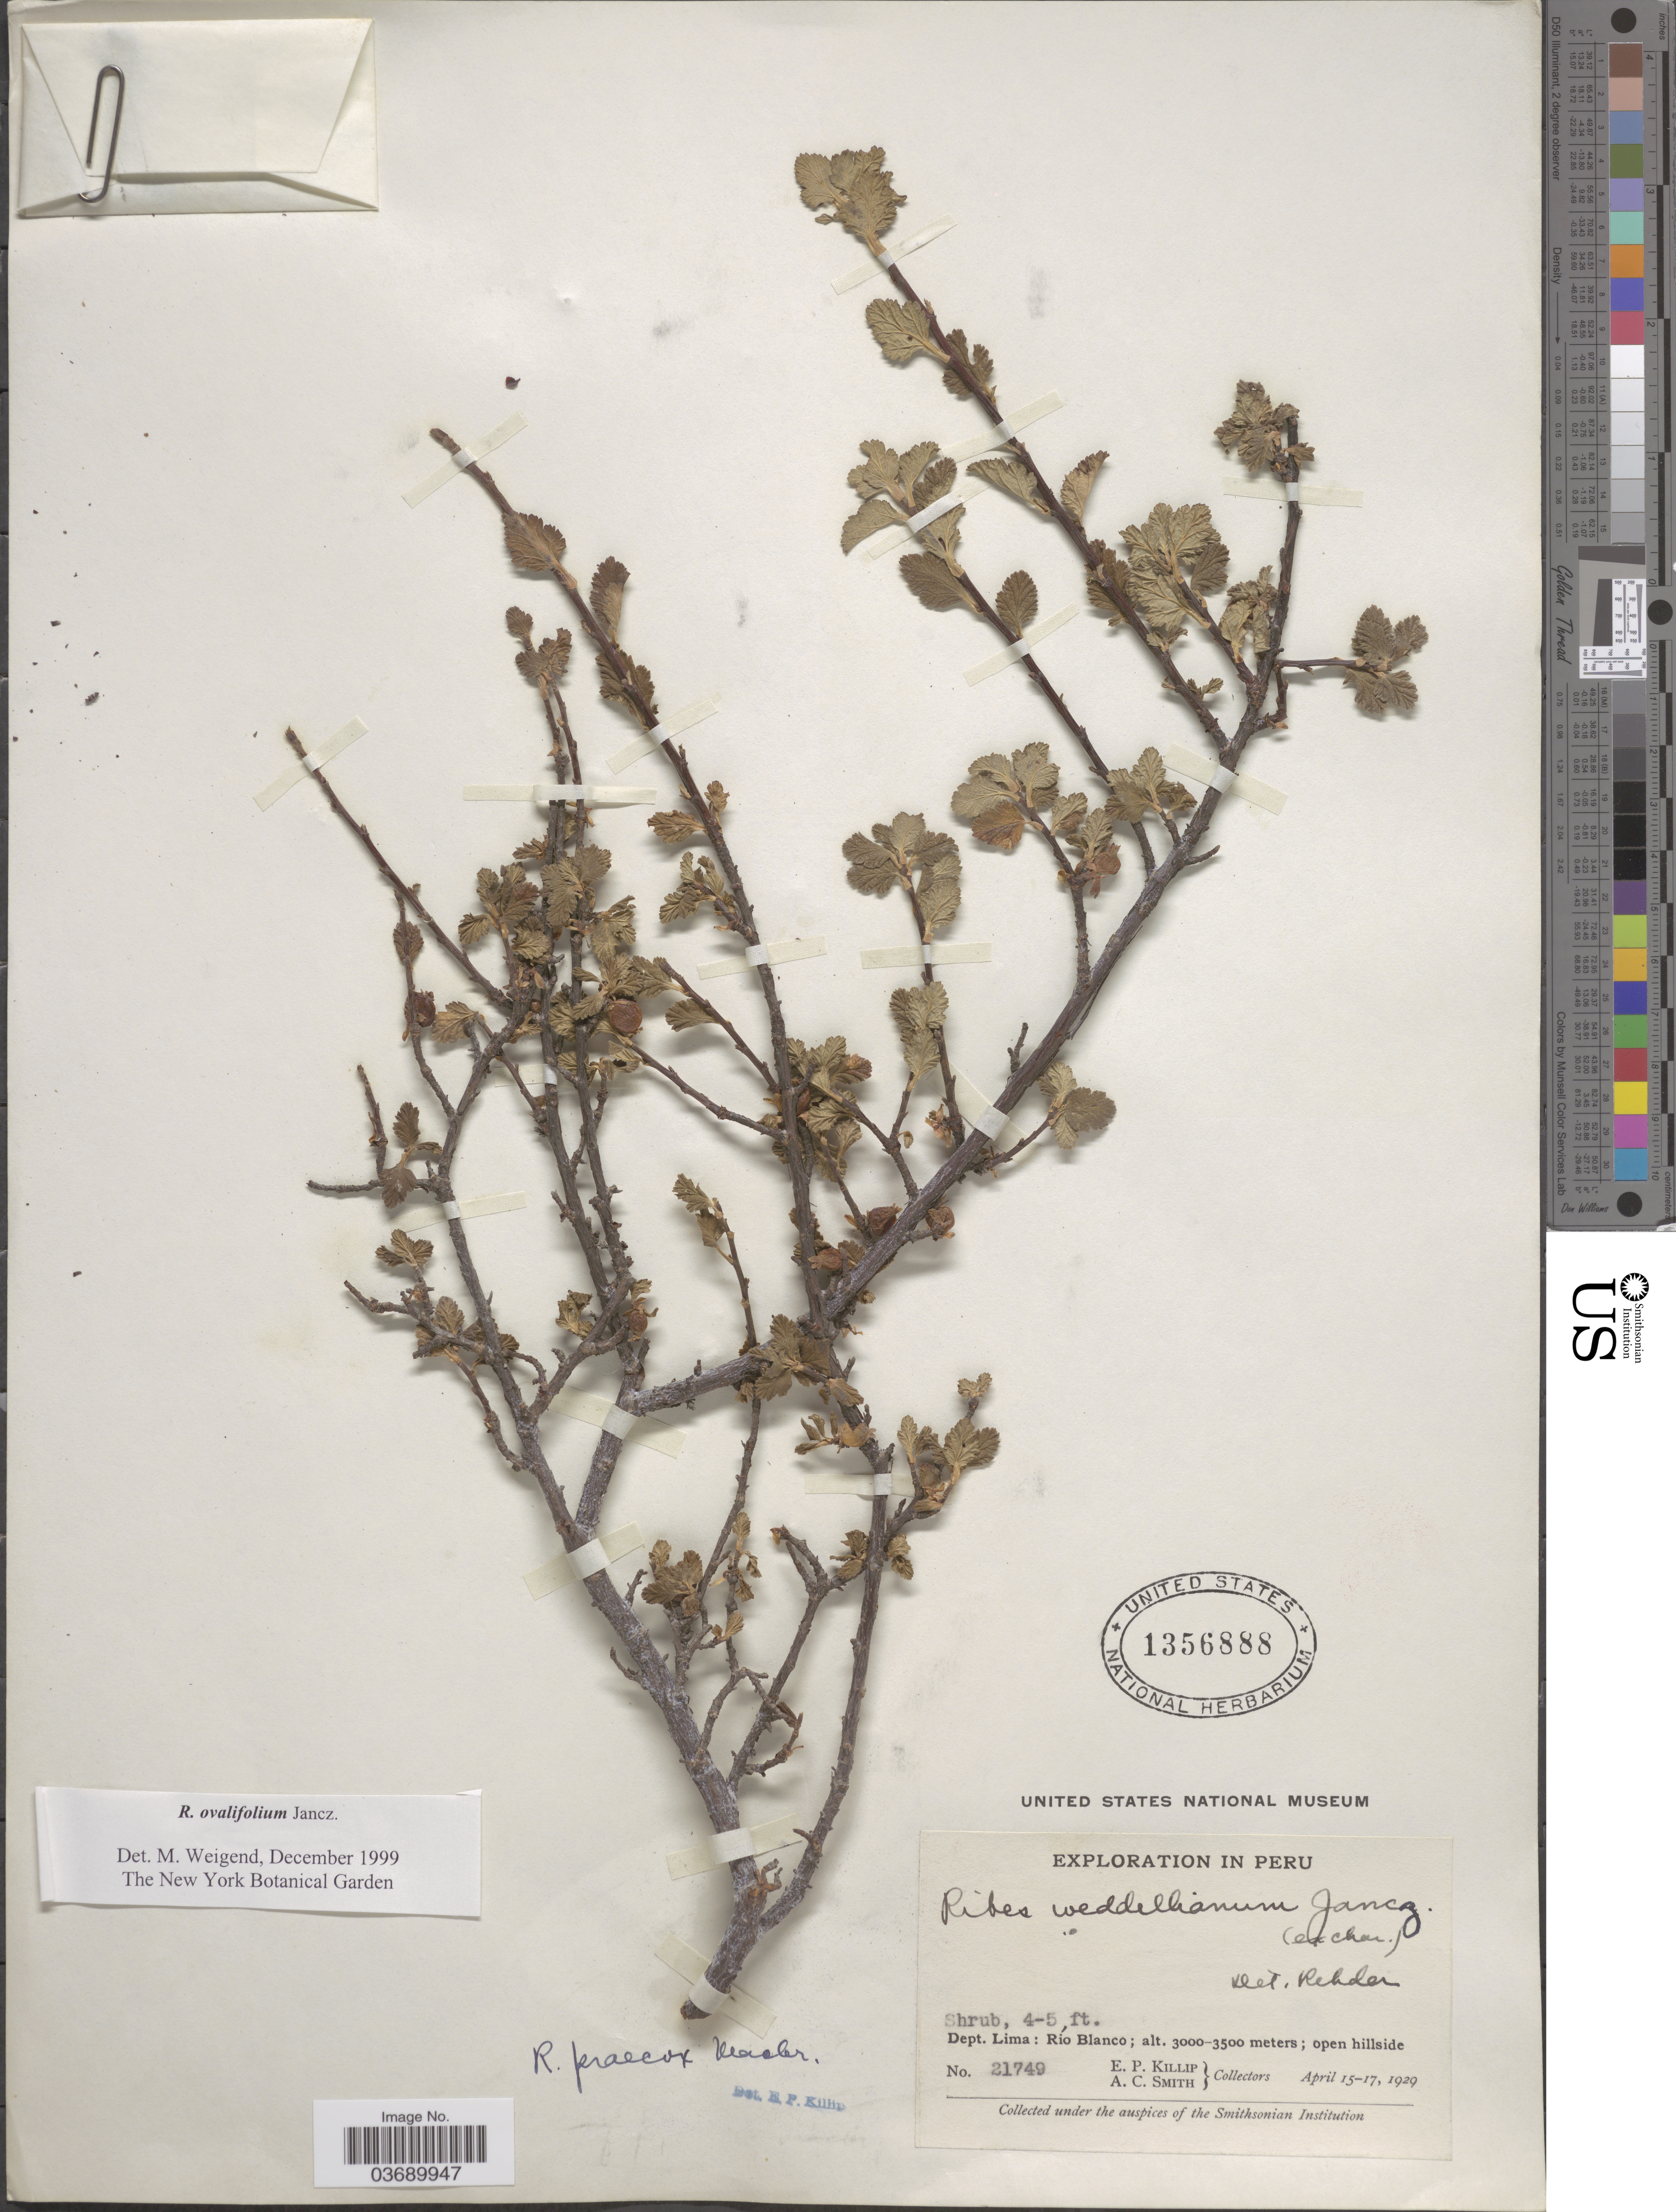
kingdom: Plantae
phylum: Tracheophyta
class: Magnoliopsida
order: Saxifragales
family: Grossulariaceae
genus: Ribes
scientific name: Ribes ovalifolium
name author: Jancz.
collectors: E. P. Killip & A. C. Smith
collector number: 21749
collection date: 1929-04-15/1929-04-17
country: Peru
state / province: Lima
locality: Dept. Lima: Río Blanco.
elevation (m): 3000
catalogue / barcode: US 1356888